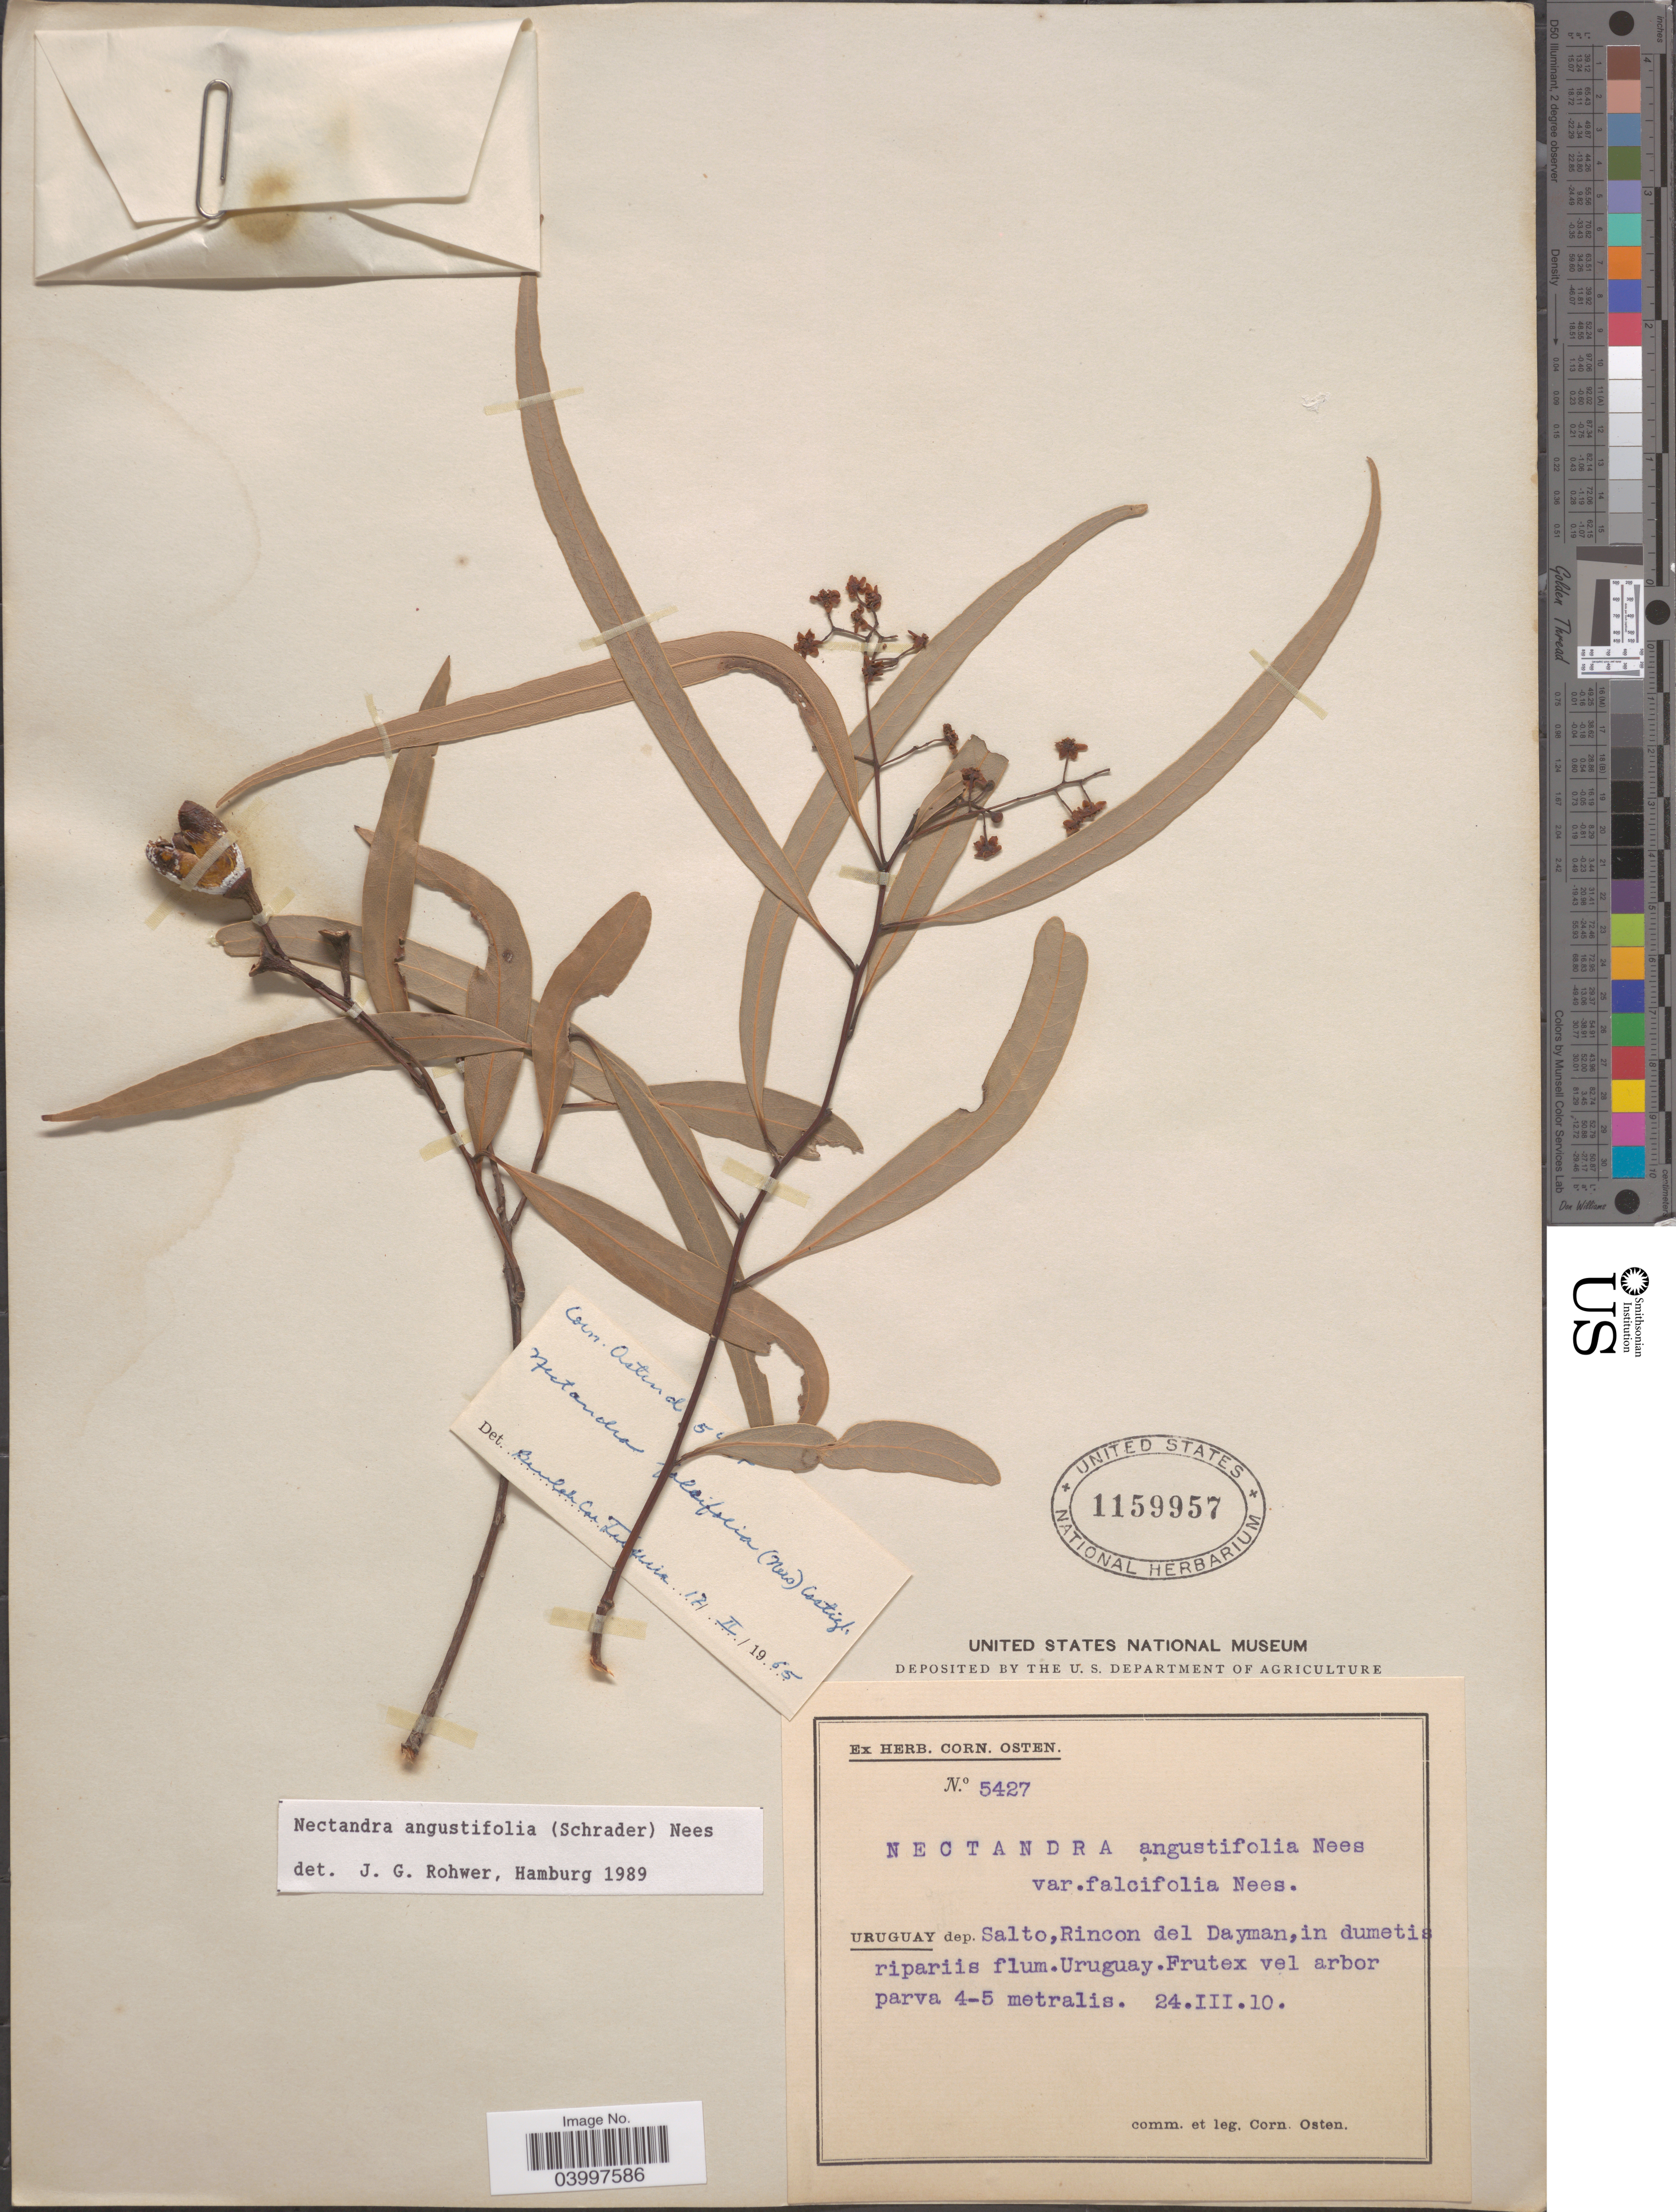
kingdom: Plantae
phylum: Tracheophyta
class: Magnoliopsida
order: Laurales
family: Lauraceae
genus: Nectandra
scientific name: Nectandra angustifolia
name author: (Schrad.) Nees & Mart.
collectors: C. Osten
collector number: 5427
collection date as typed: Transcribed d/m/y: 24/3/10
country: Uruguay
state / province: Salto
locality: Dep. Salto, Rincon del Dayman, in dumetis ripariis flum.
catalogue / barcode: US 1159957